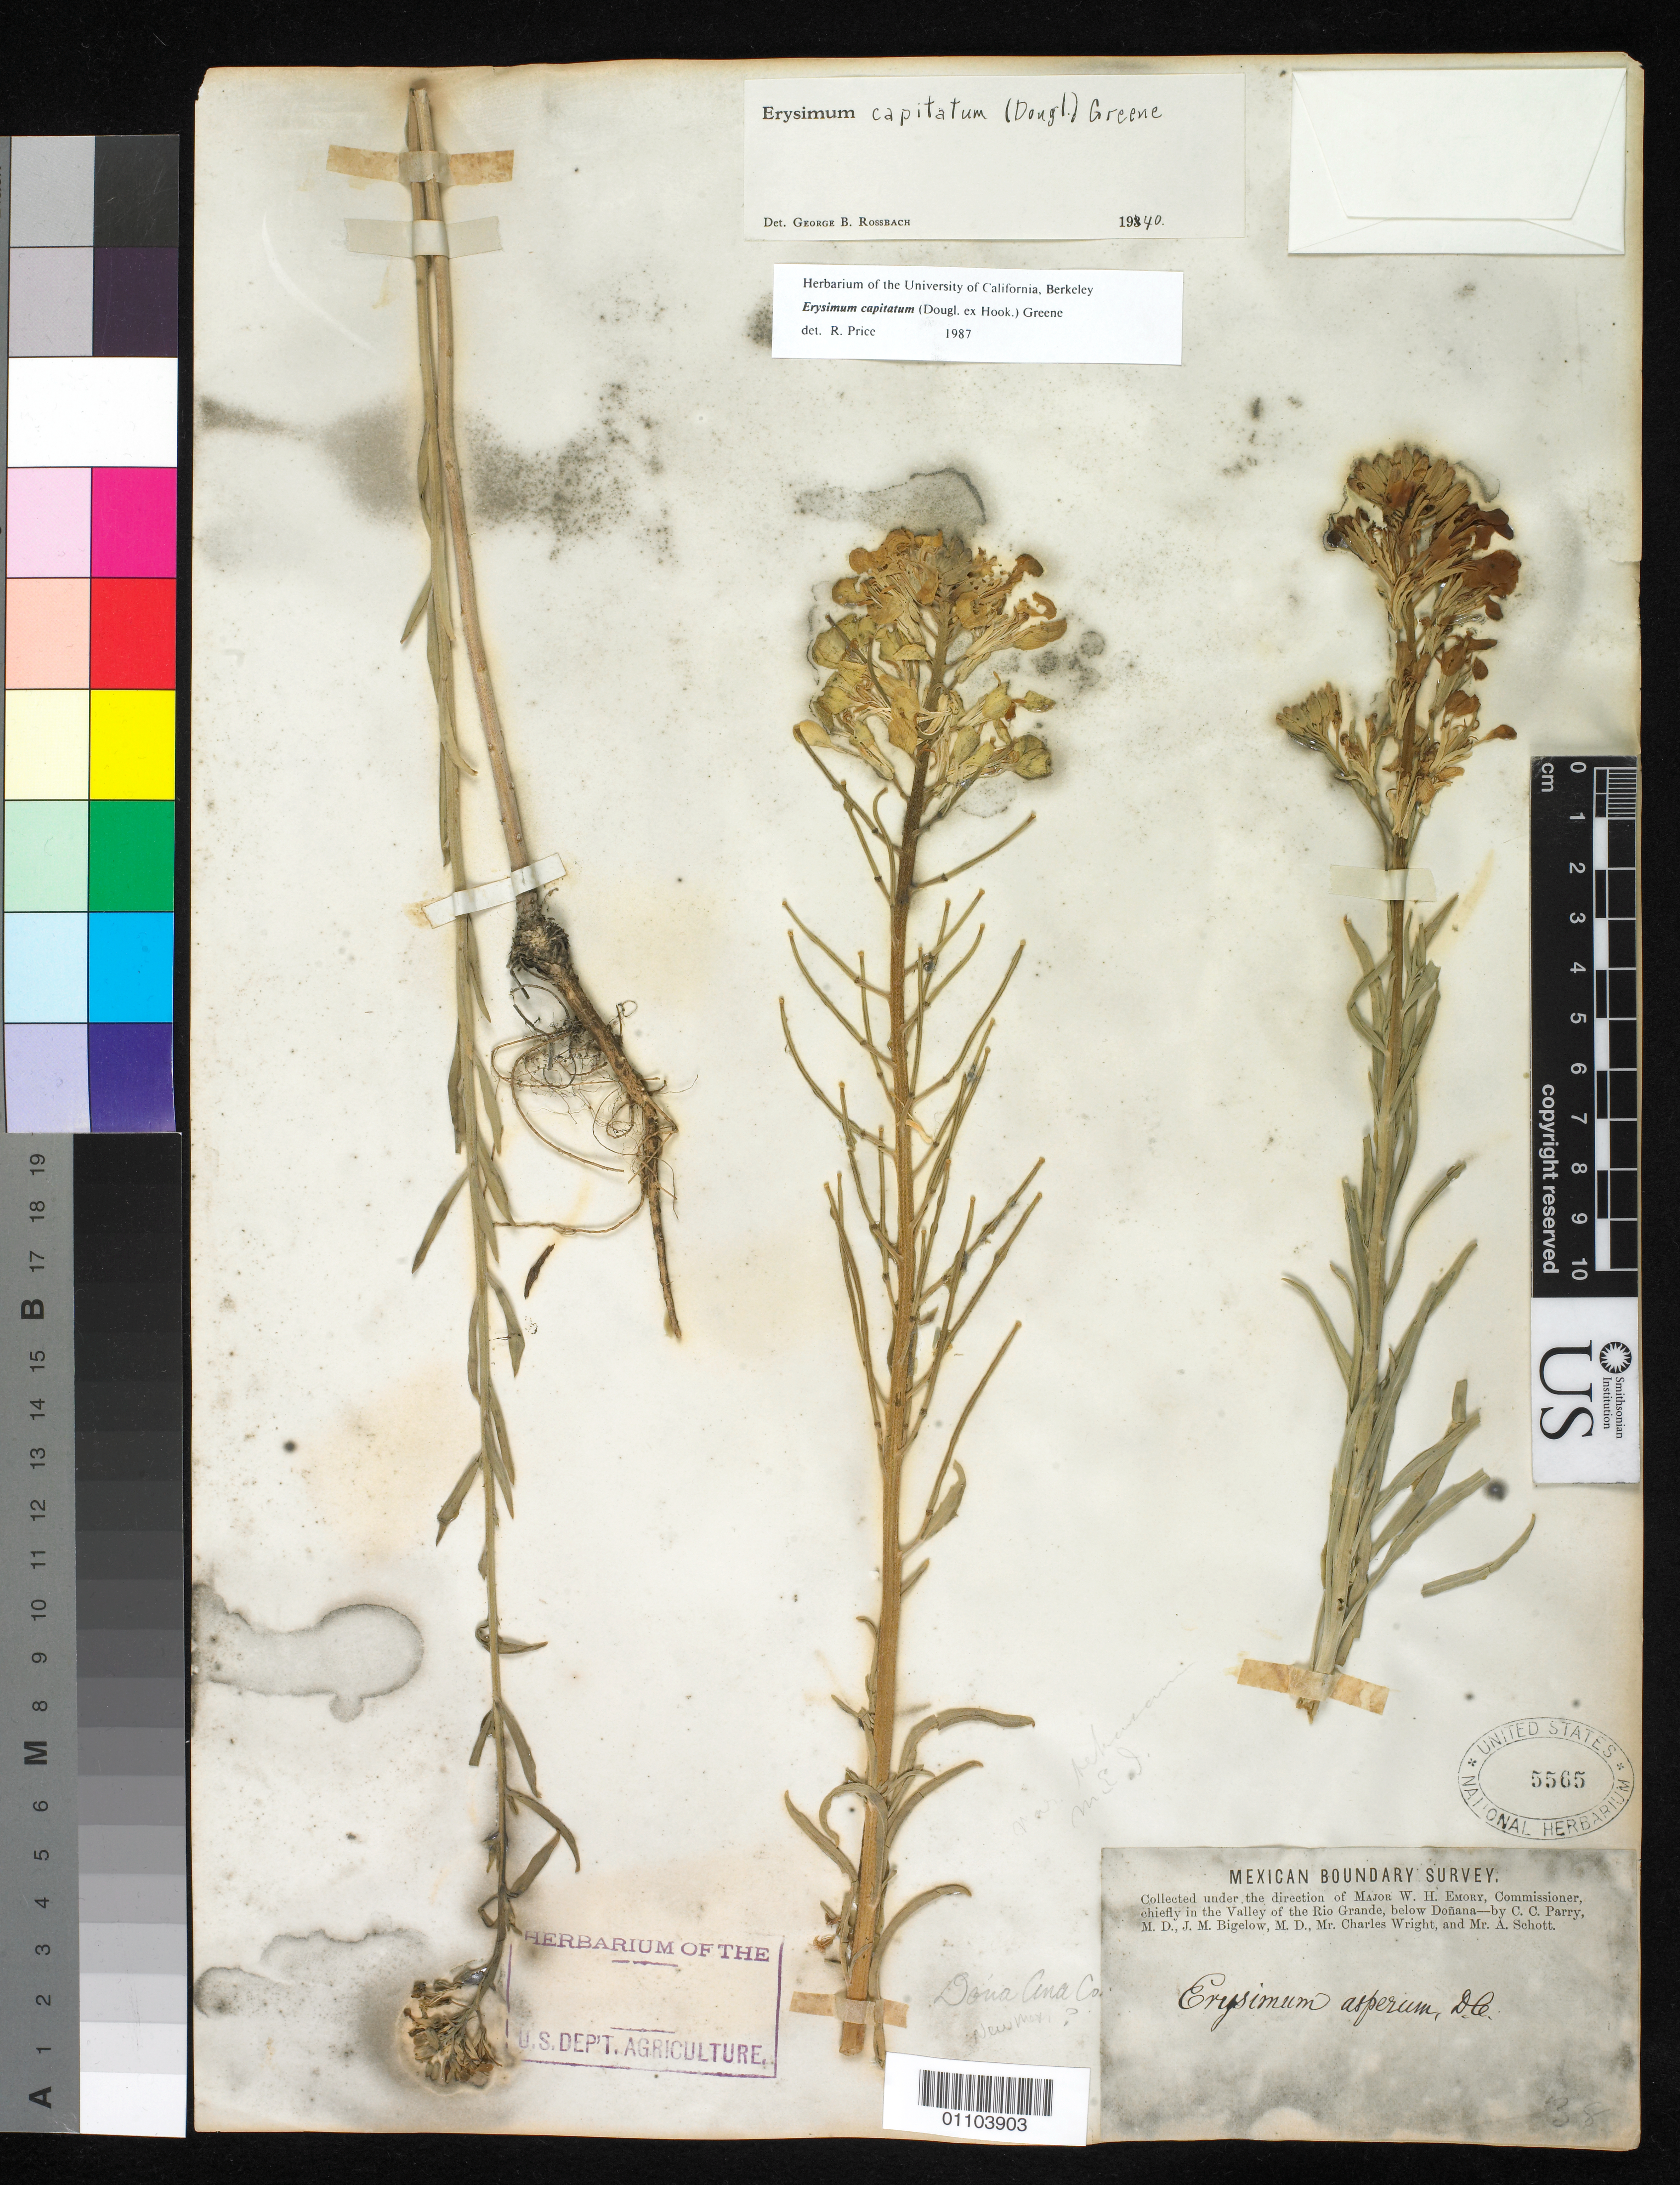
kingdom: Plantae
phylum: Tracheophyta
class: Magnoliopsida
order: Brassicales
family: Brassicaceae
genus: Erysimum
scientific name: Erysimum capitatum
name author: (Douglas ex Hook.) Greene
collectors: E. A. Mearns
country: Mexico / United States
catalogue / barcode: US 5565